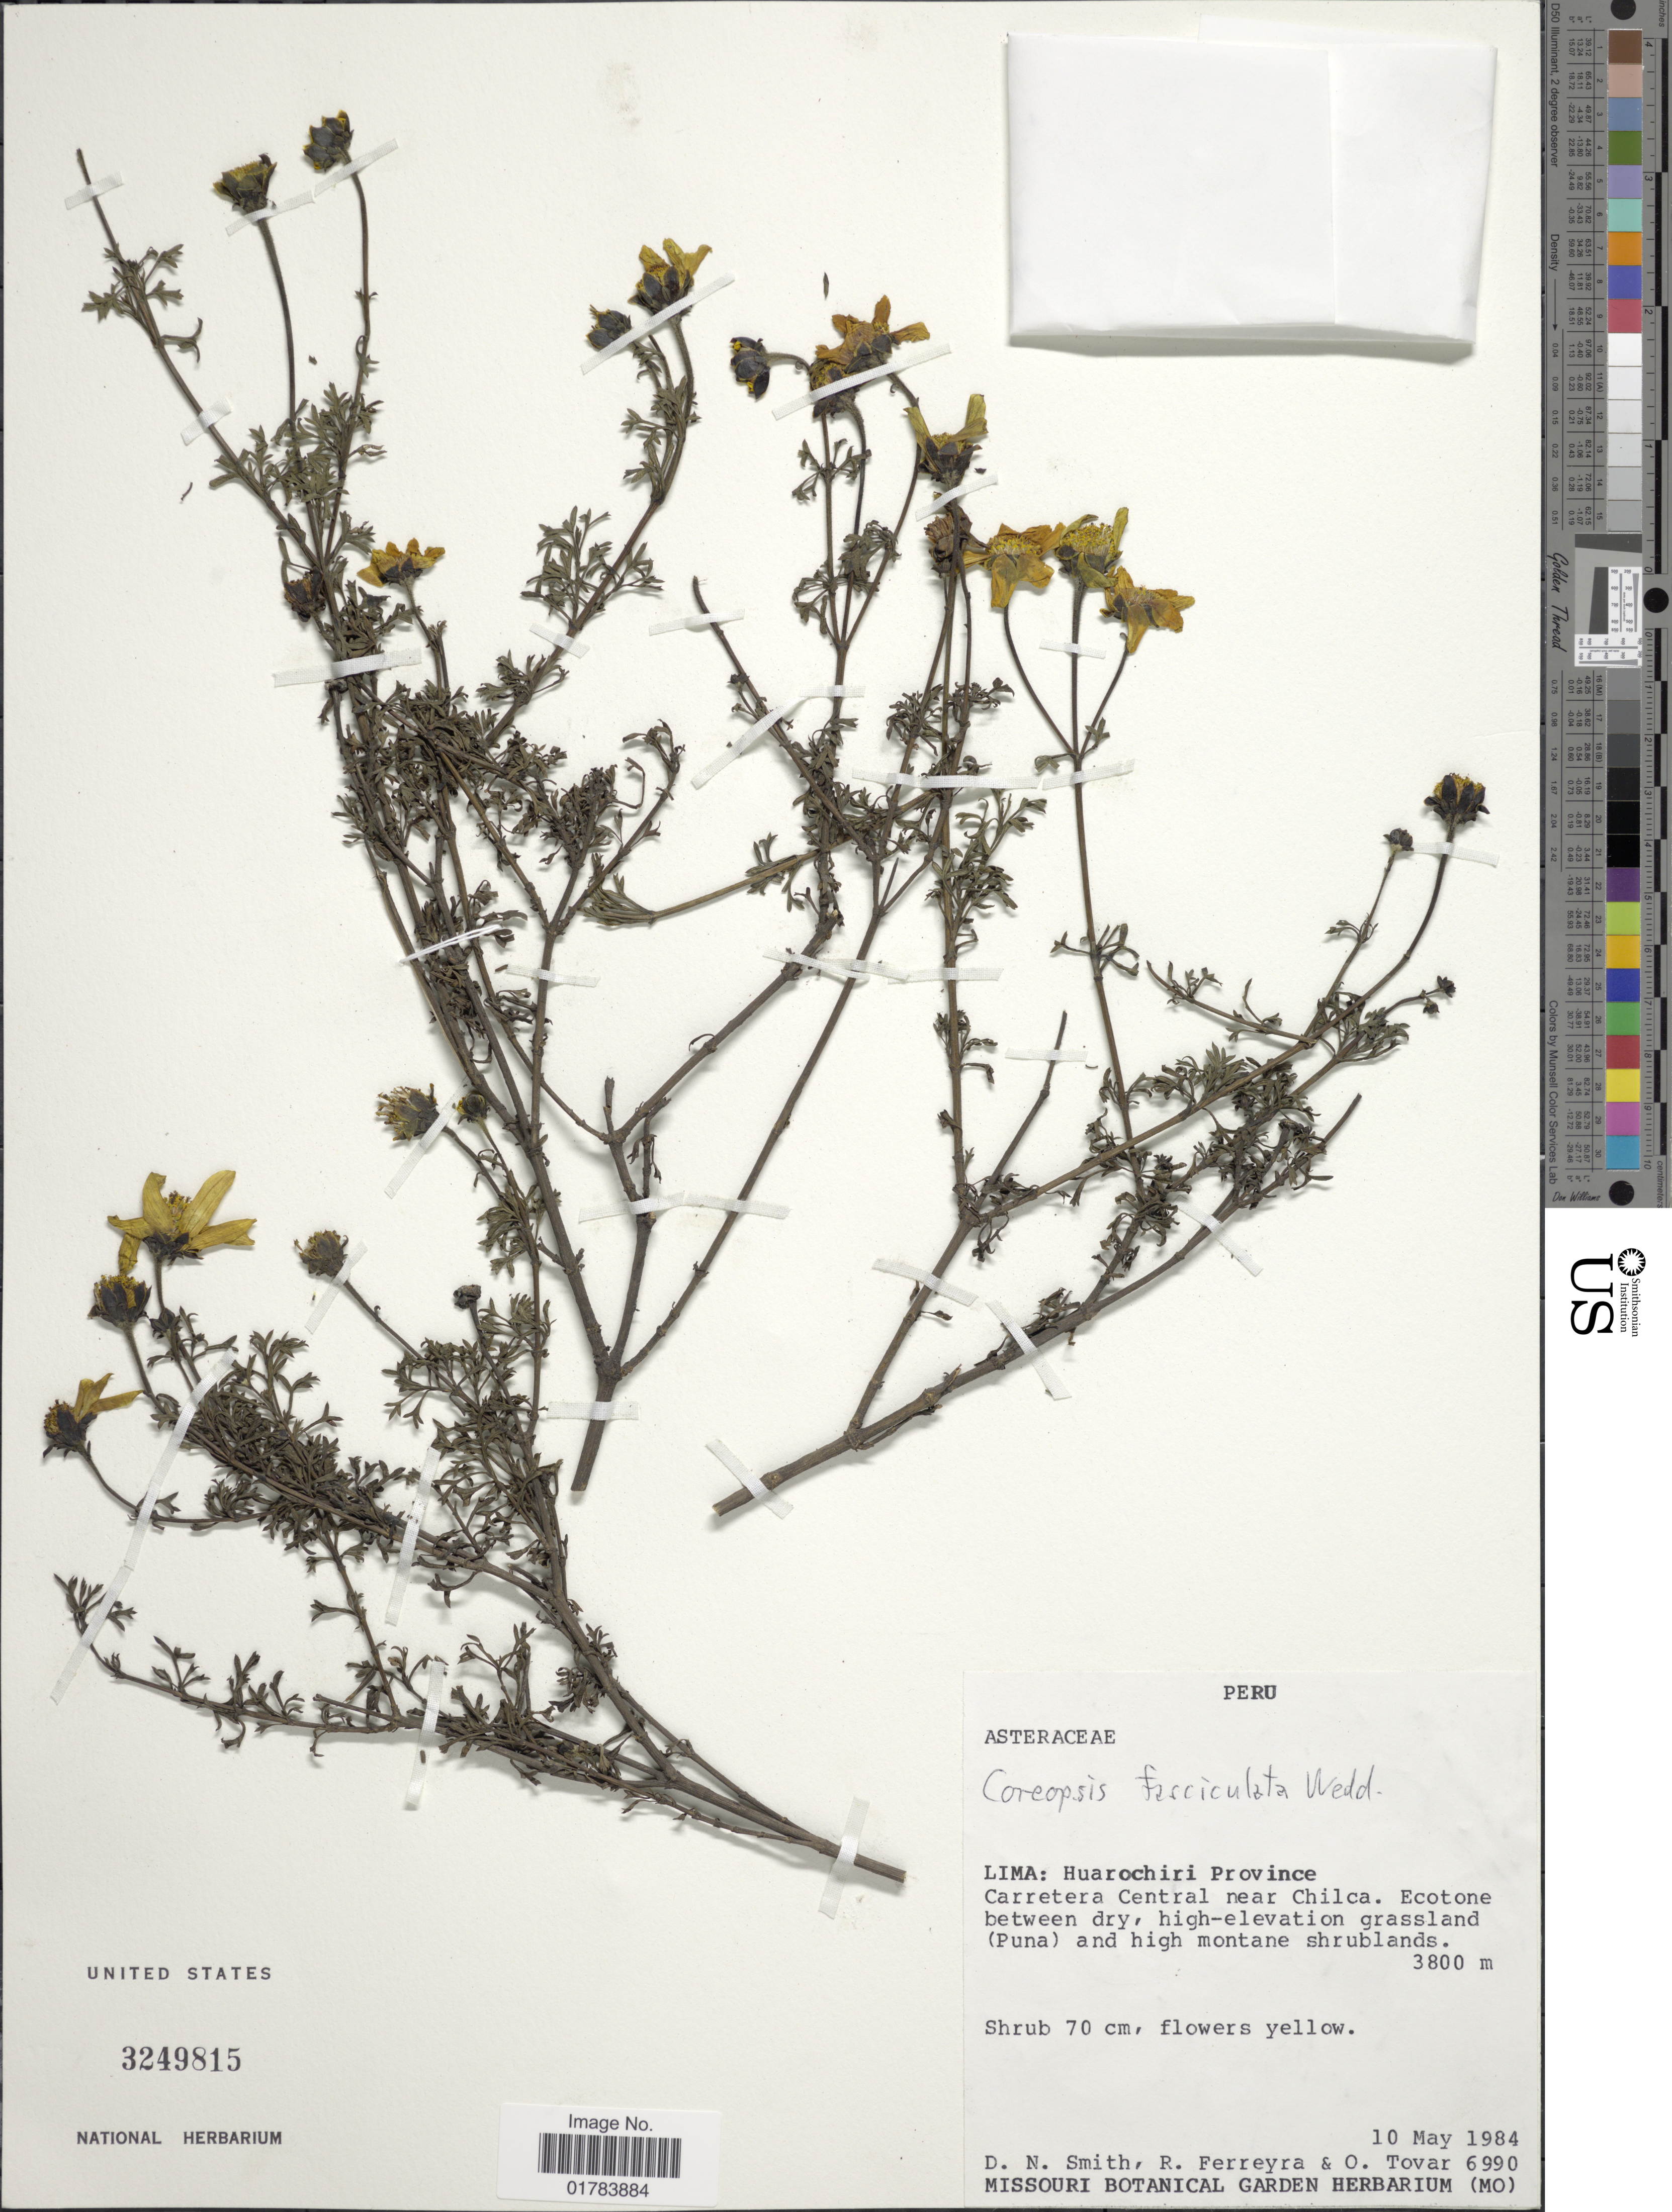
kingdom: Plantae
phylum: Tracheophyta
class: Magnoliopsida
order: Asterales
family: Asteraceae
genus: Coreopsis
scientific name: Coreopsis fasciculata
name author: Wedd.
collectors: D. Smith, R. A. Ferreyra & Ó. Tovar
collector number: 6990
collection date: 1984-05-10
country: Peru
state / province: Lima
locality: Huarochiri Province, Carretera Central near Chilca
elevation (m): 3800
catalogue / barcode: US 3249815